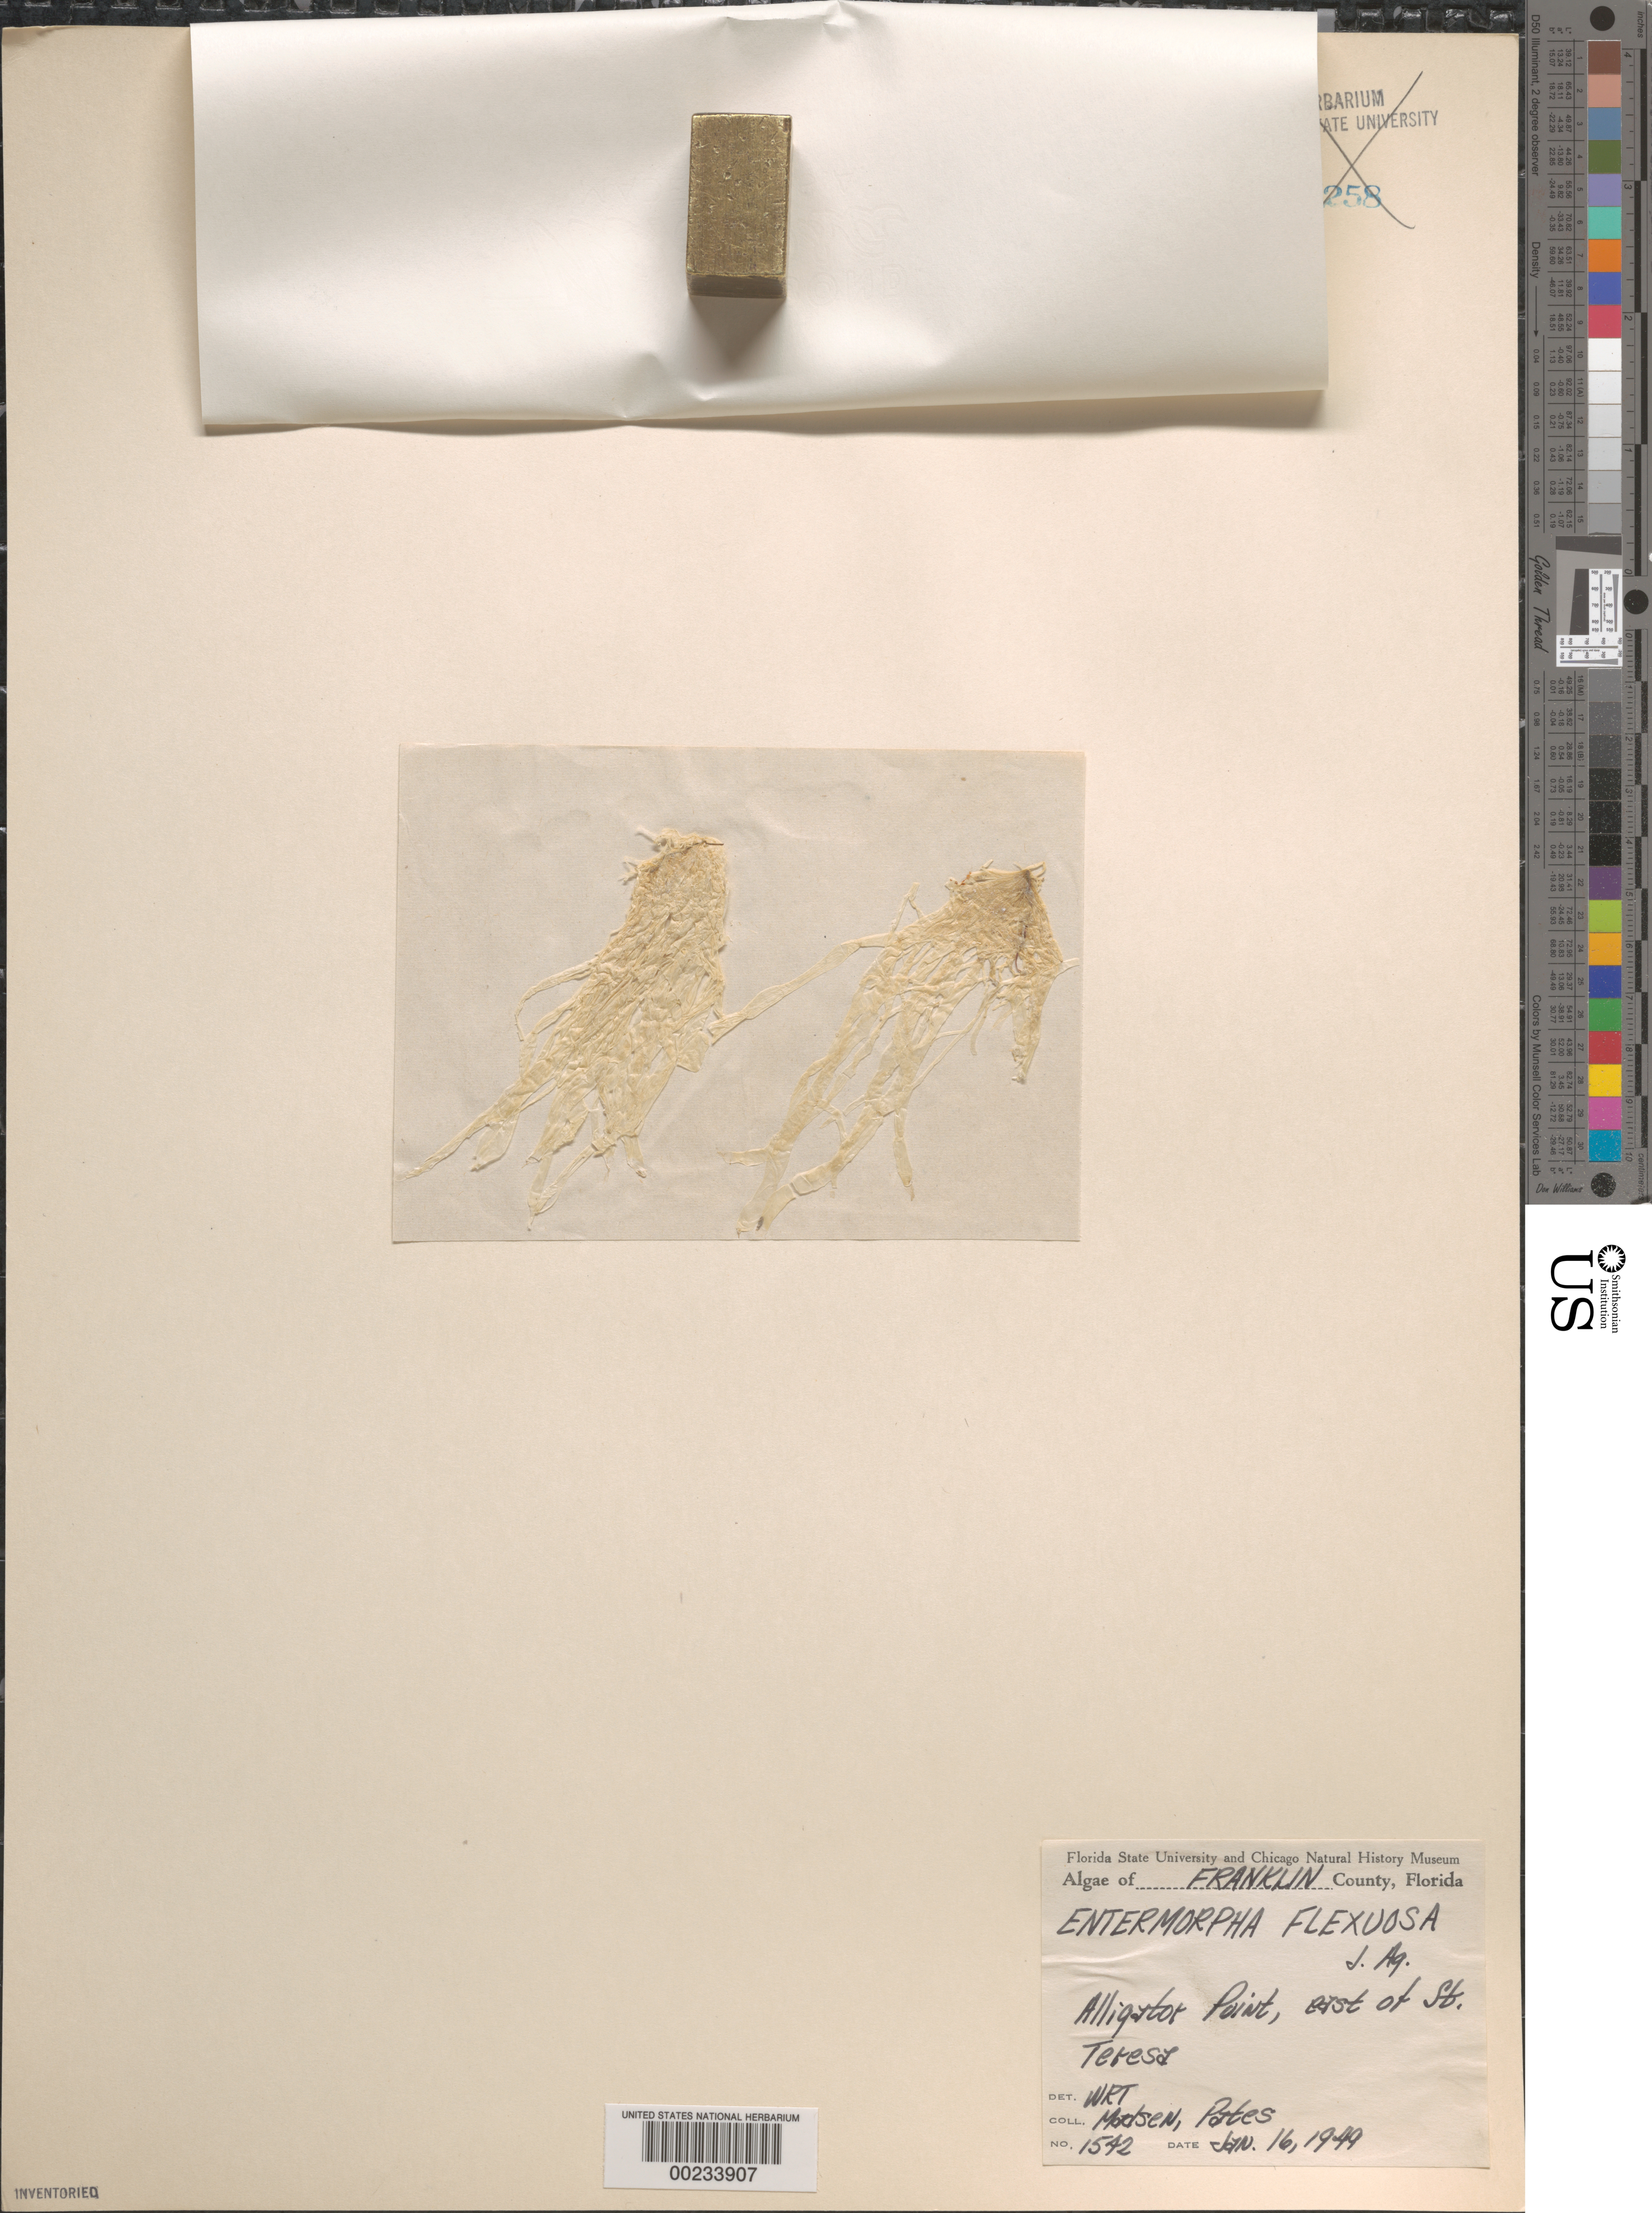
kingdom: Plantae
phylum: Chlorophyta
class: Ulvophyceae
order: Ulvales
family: Ulvaceae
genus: Ulva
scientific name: Ulva flexuosa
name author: Wulfen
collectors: G. Madsen & A. Pates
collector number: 1542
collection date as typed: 16 Jan 1949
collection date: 1949-01-16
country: United States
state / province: Florida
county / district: Franklin County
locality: Alligator Point east of Saint Teresa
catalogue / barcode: US 19550